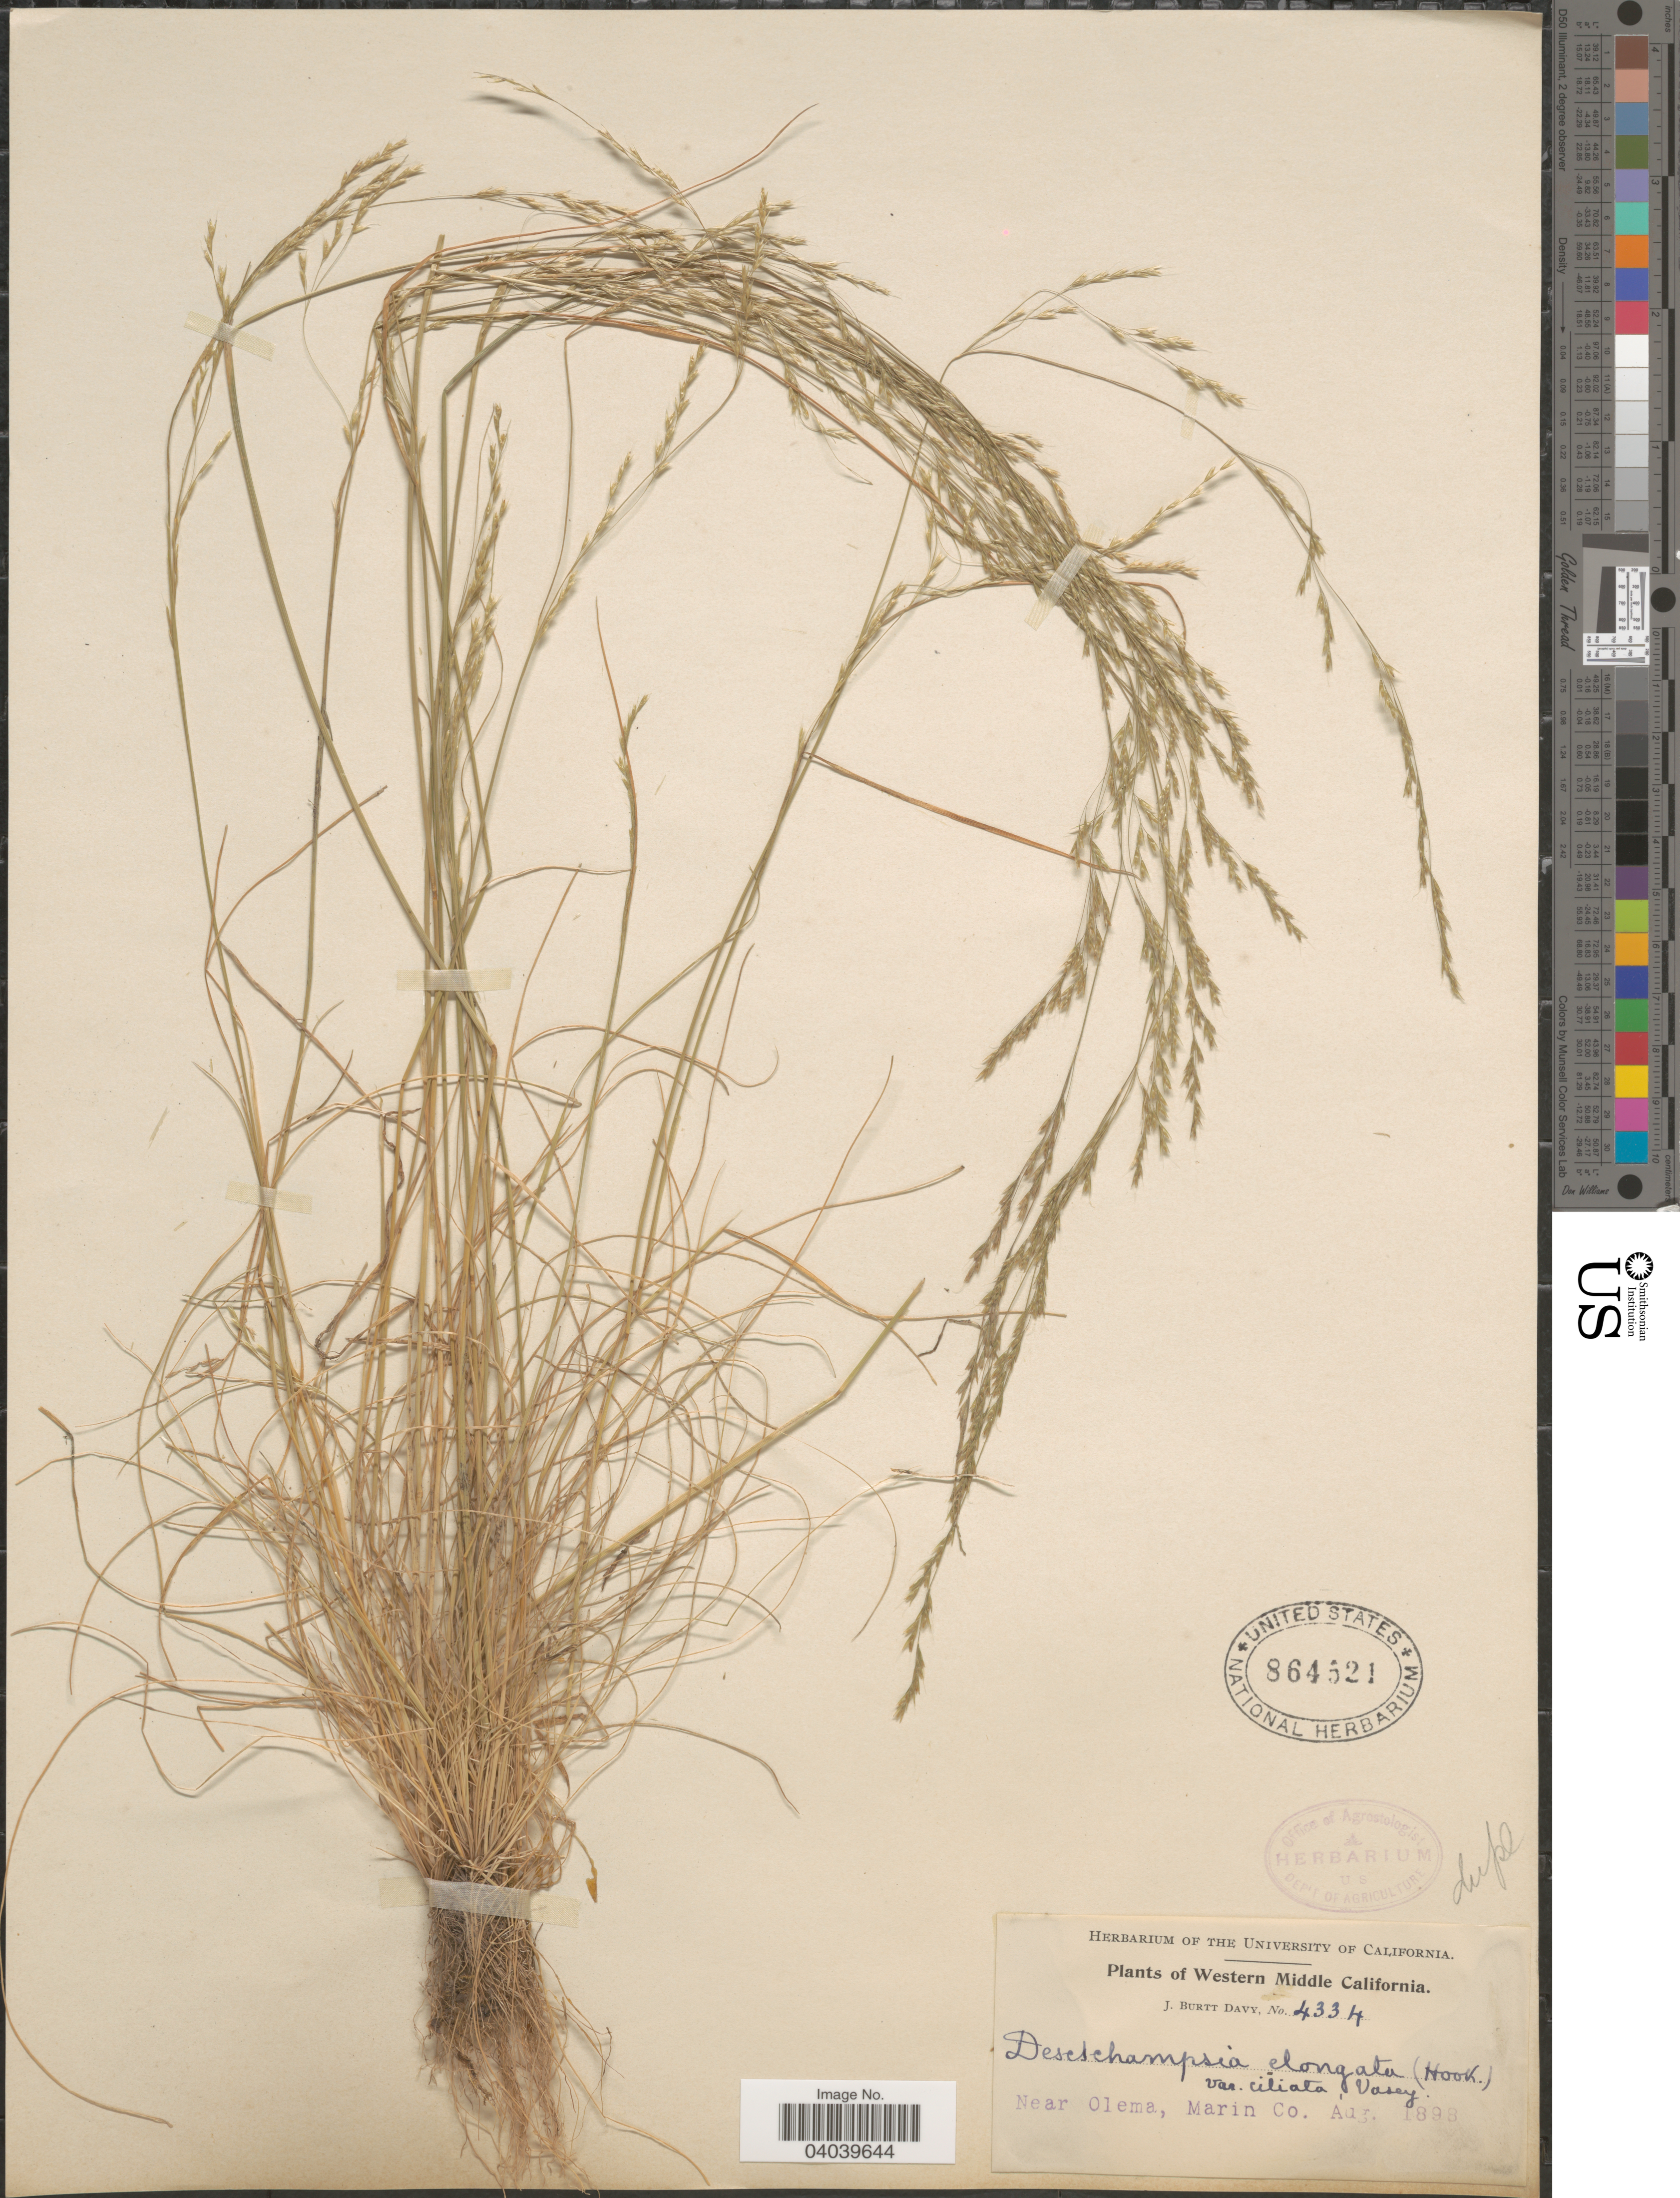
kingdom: Plantae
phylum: Tracheophyta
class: Liliopsida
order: Poales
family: Poaceae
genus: Deschampsia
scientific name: Deschampsia elongata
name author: (Hook.) Munro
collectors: J. Burtt Davy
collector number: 4334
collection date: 1898-08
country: United States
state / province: California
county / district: Marin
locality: Western Middle California. Near Olema, Marin Co.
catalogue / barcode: US 864521